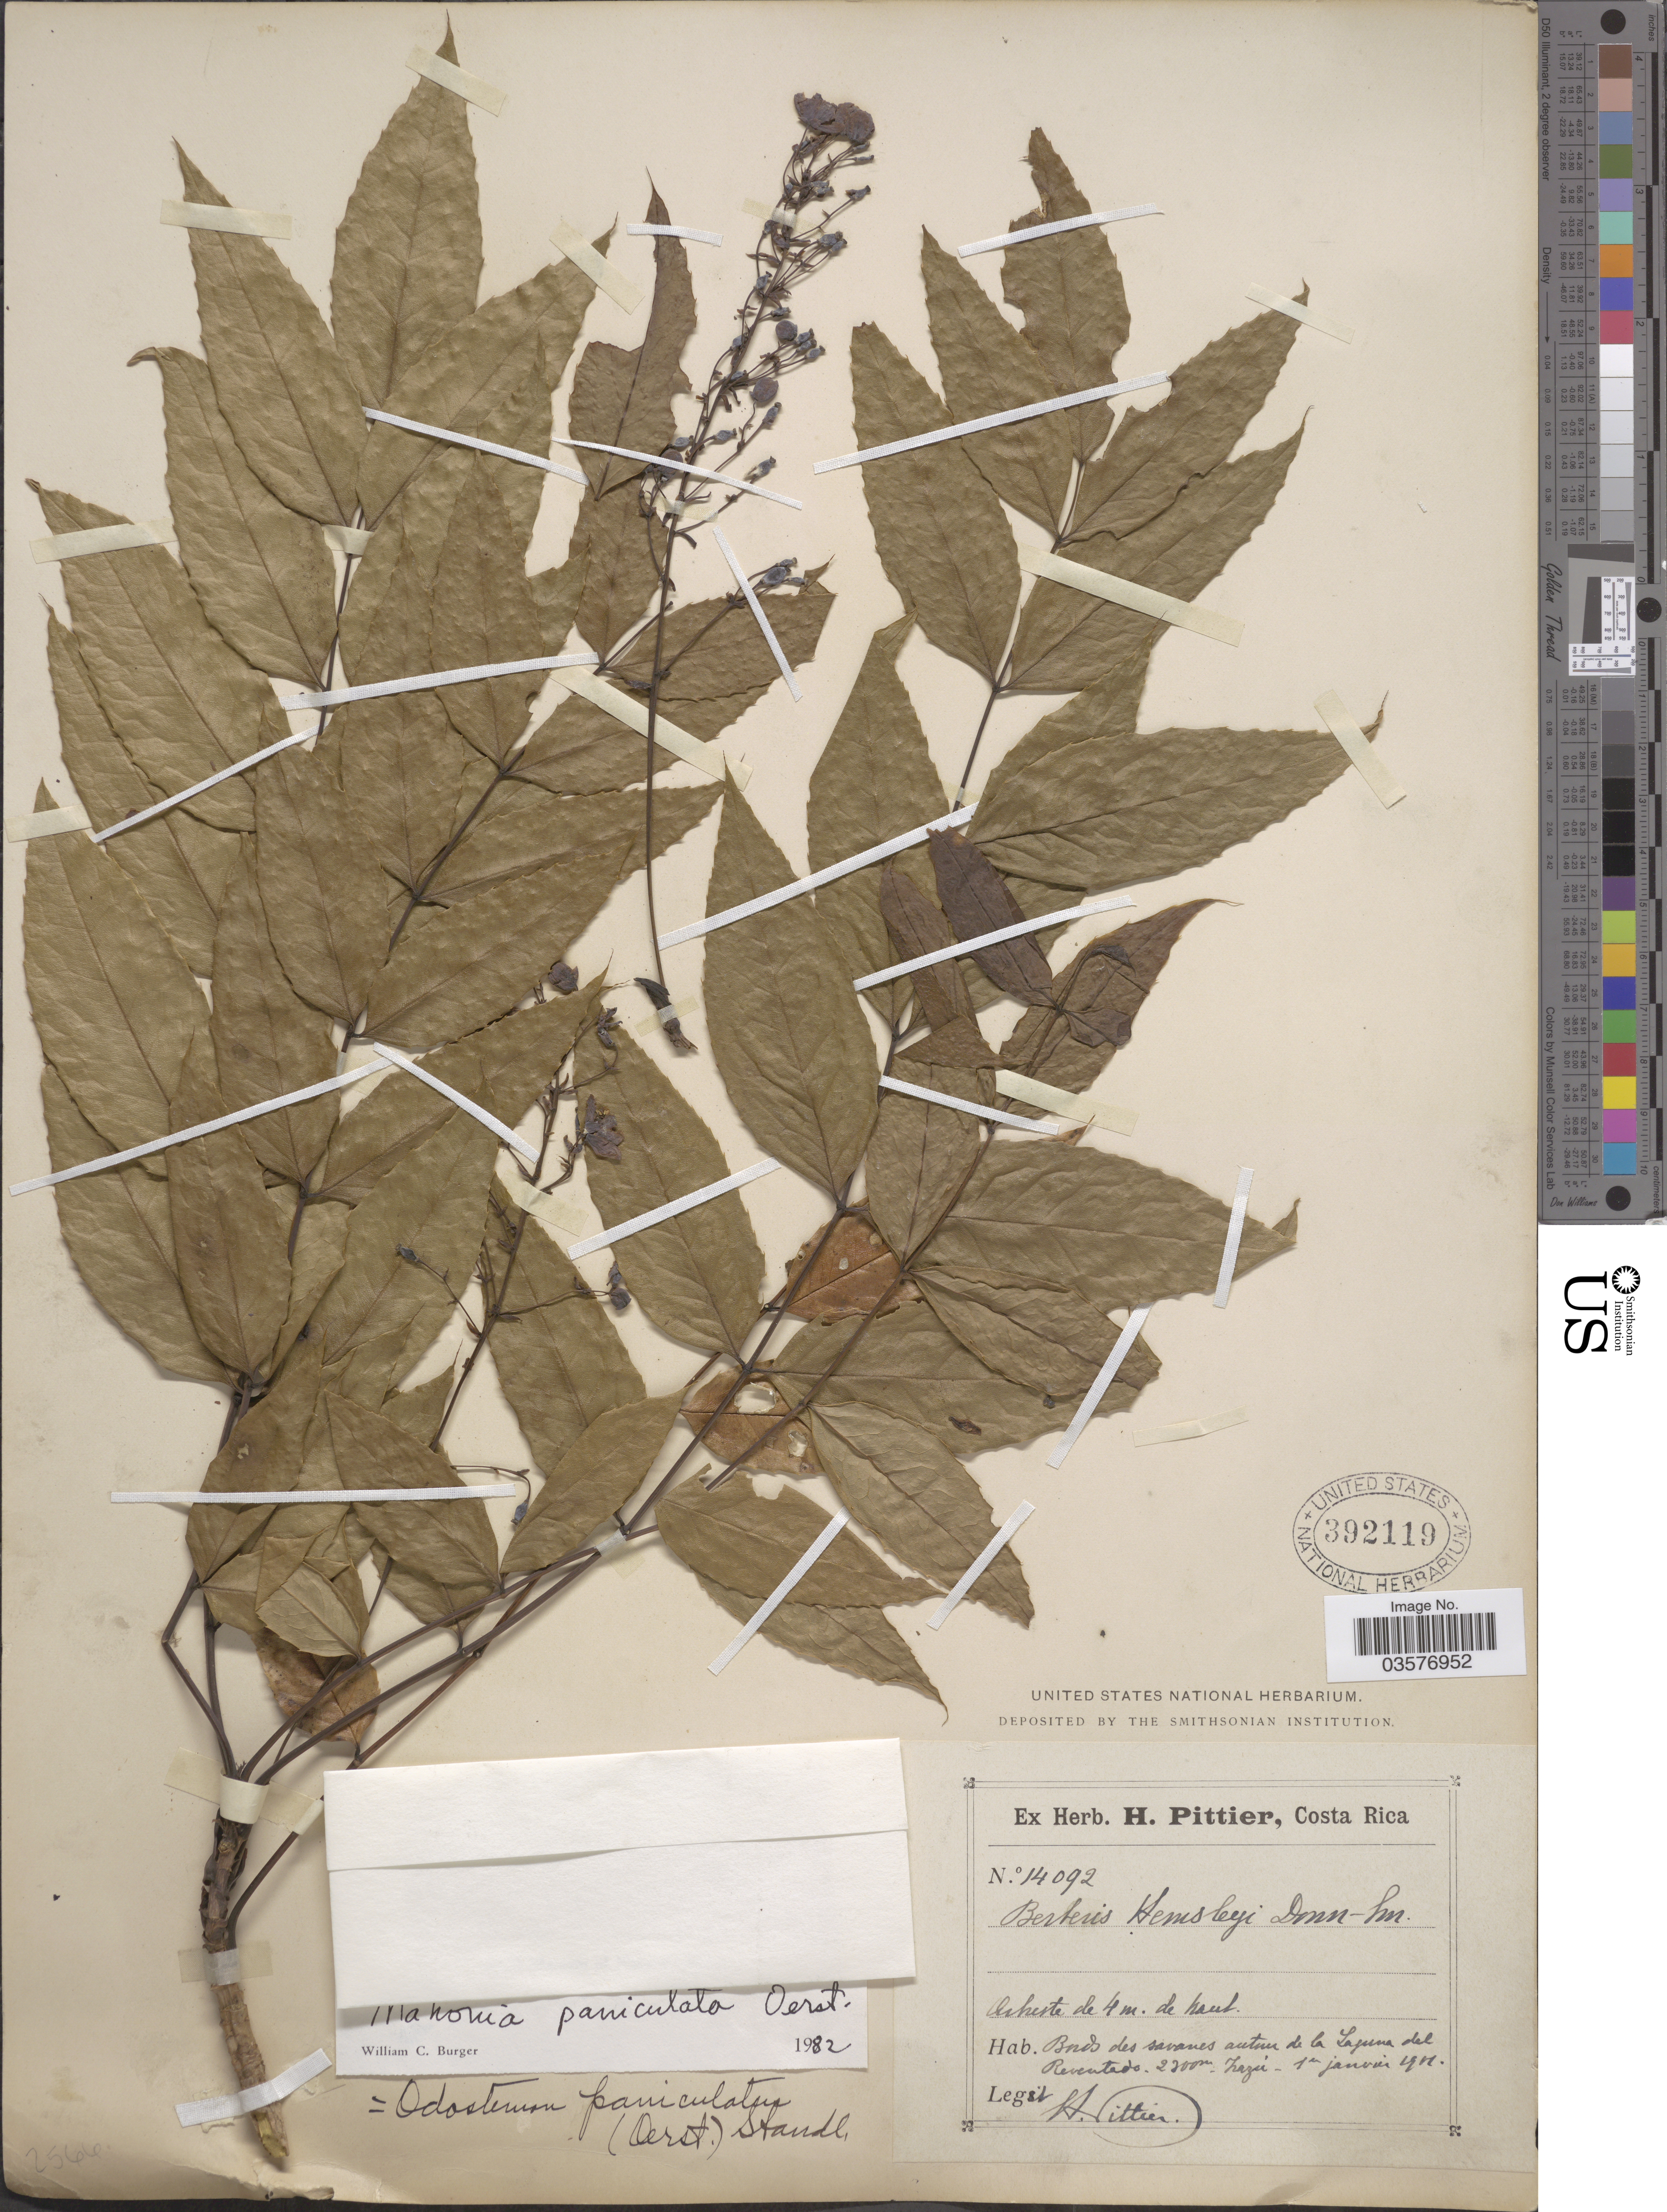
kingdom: Plantae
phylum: Tracheophyta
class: Magnoliopsida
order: Ranunculales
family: Berberidaceae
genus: Mahonia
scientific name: Mahonia paniculata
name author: Oerst.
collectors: H. F. Pittier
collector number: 14092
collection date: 1901-01-01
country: Costa Rica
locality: Bords des savanes autour de la Laguna del Reventado, Irazu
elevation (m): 2300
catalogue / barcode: US 392119